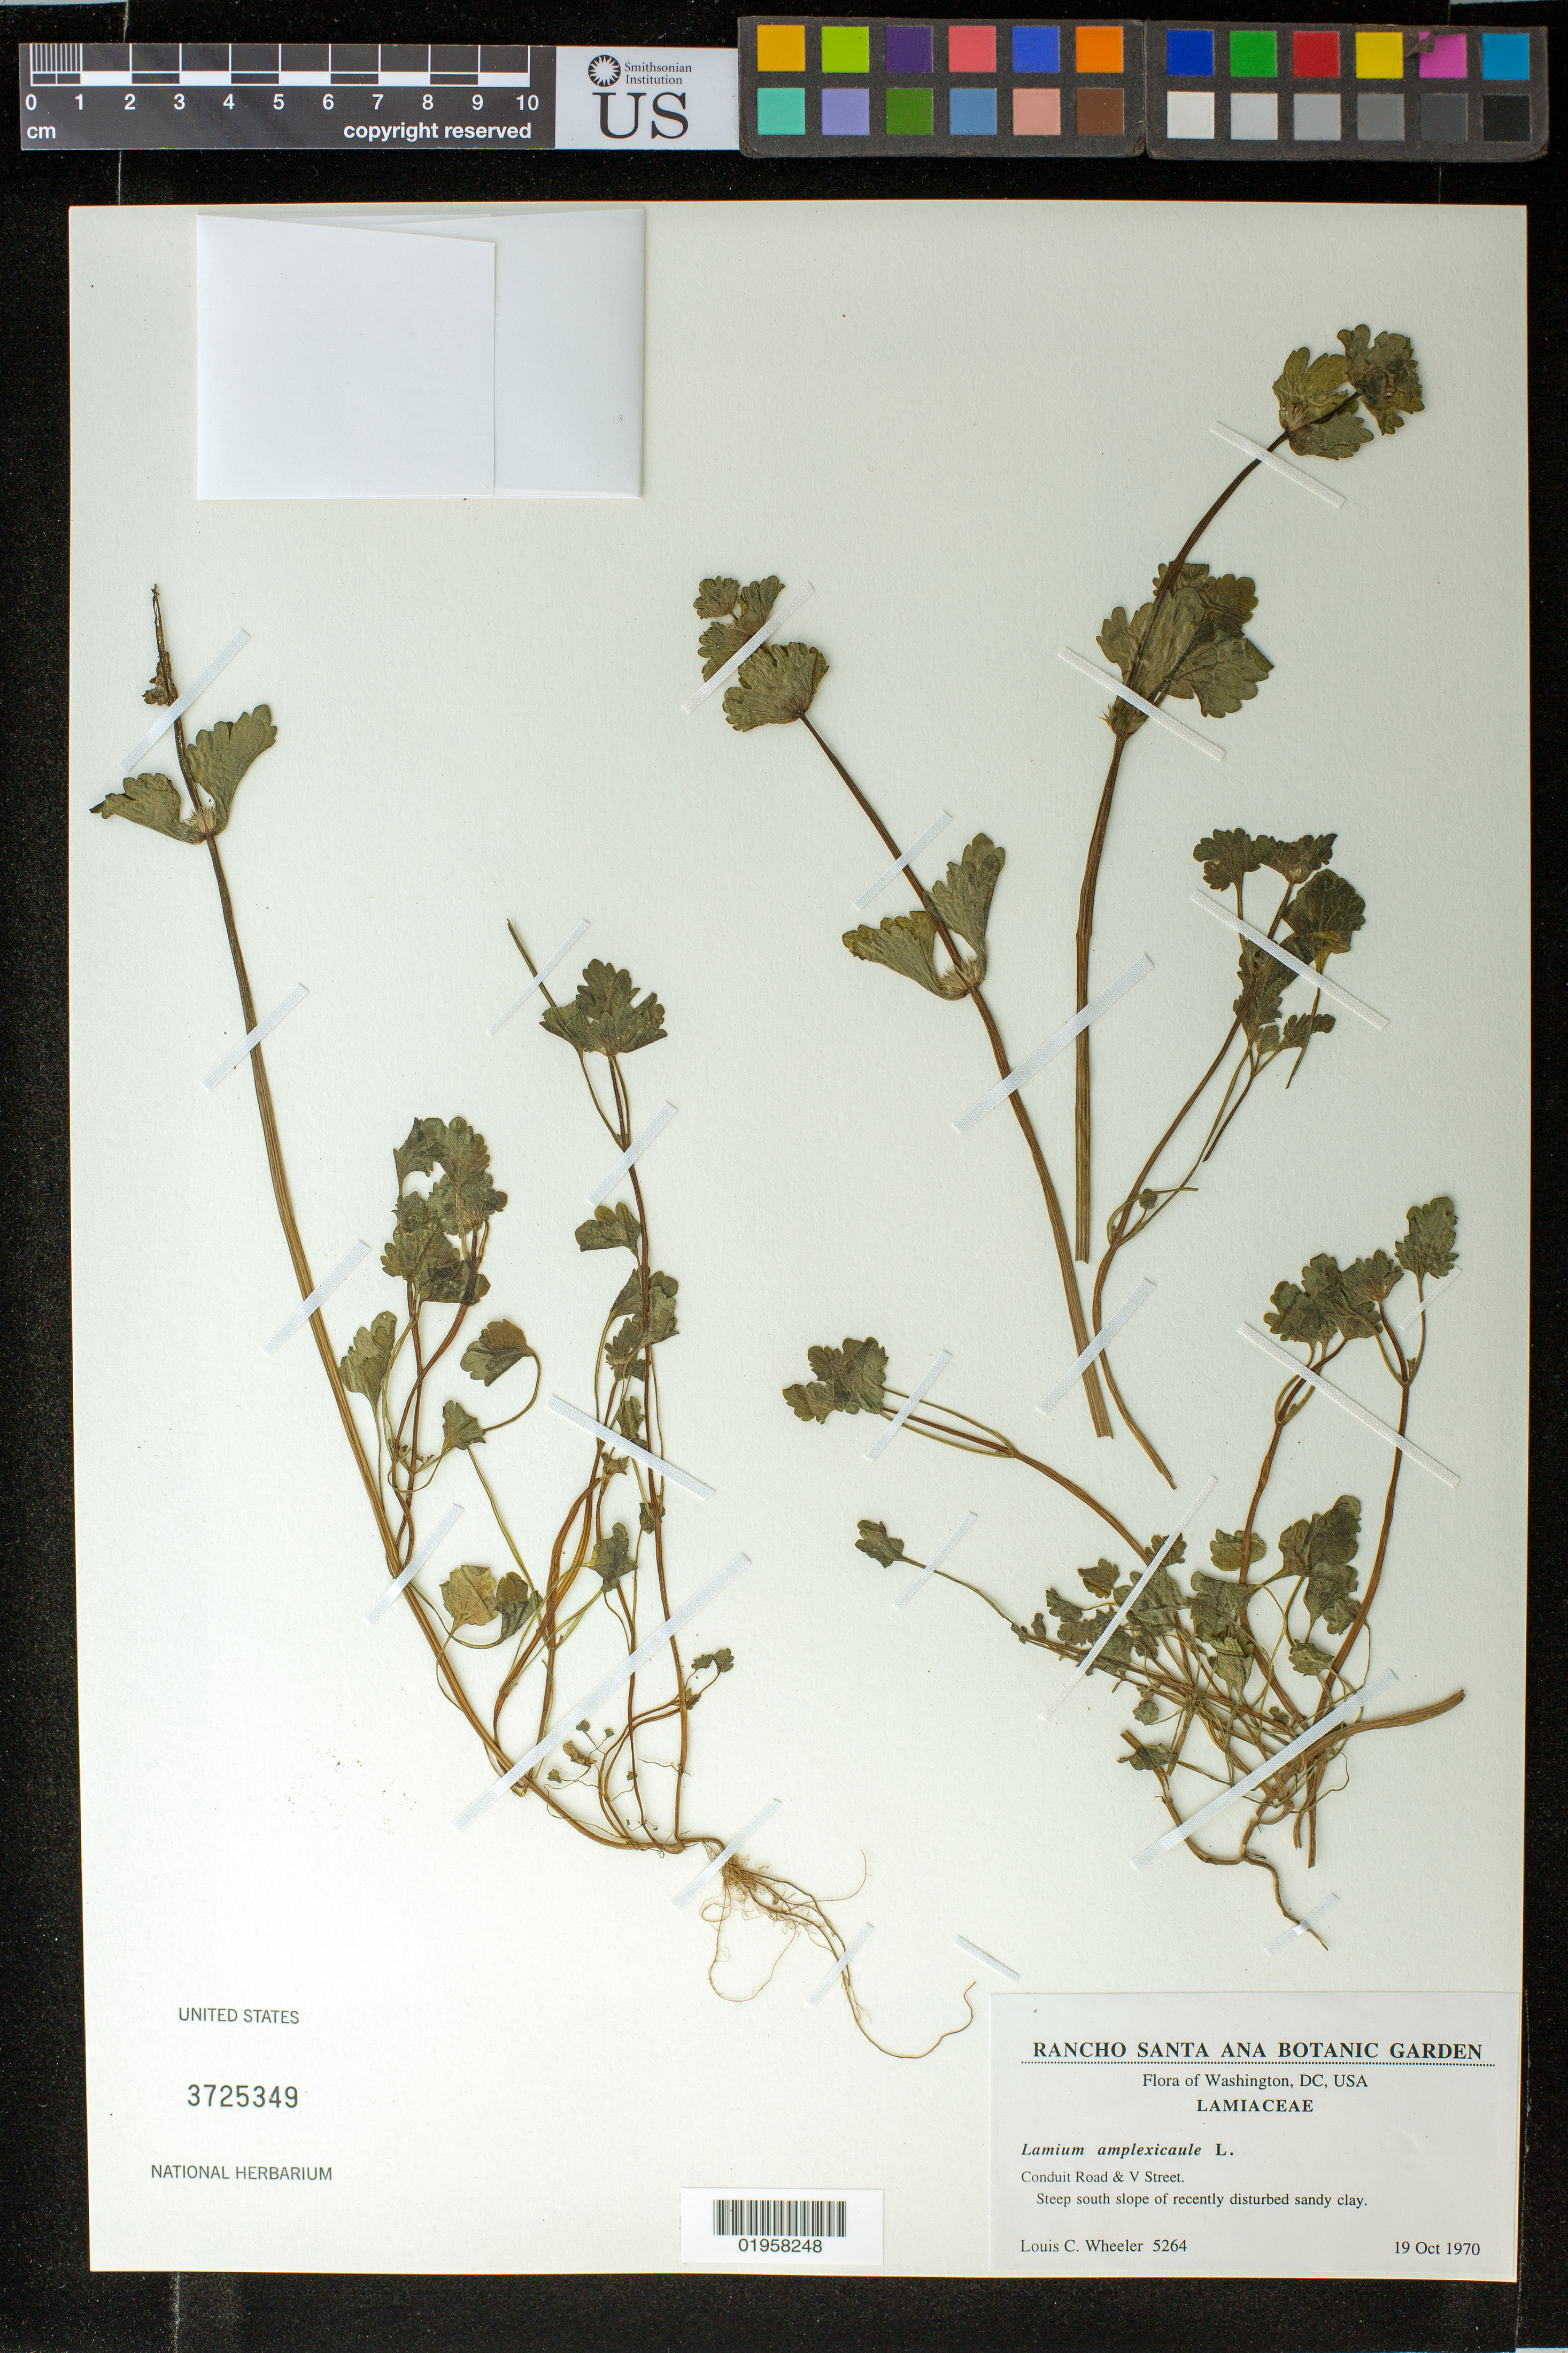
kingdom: Plantae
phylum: Tracheophyta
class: Magnoliopsida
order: Lamiales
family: Lamiaceae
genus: Lamium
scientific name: Lamium amplexicaule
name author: L.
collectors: L. C. Wheeler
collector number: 5264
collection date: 1970-10-19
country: United States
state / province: District of Columbia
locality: Conduit Road & V Street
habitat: Steep south slope of recently disturbed sandy clay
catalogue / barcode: US 3725349